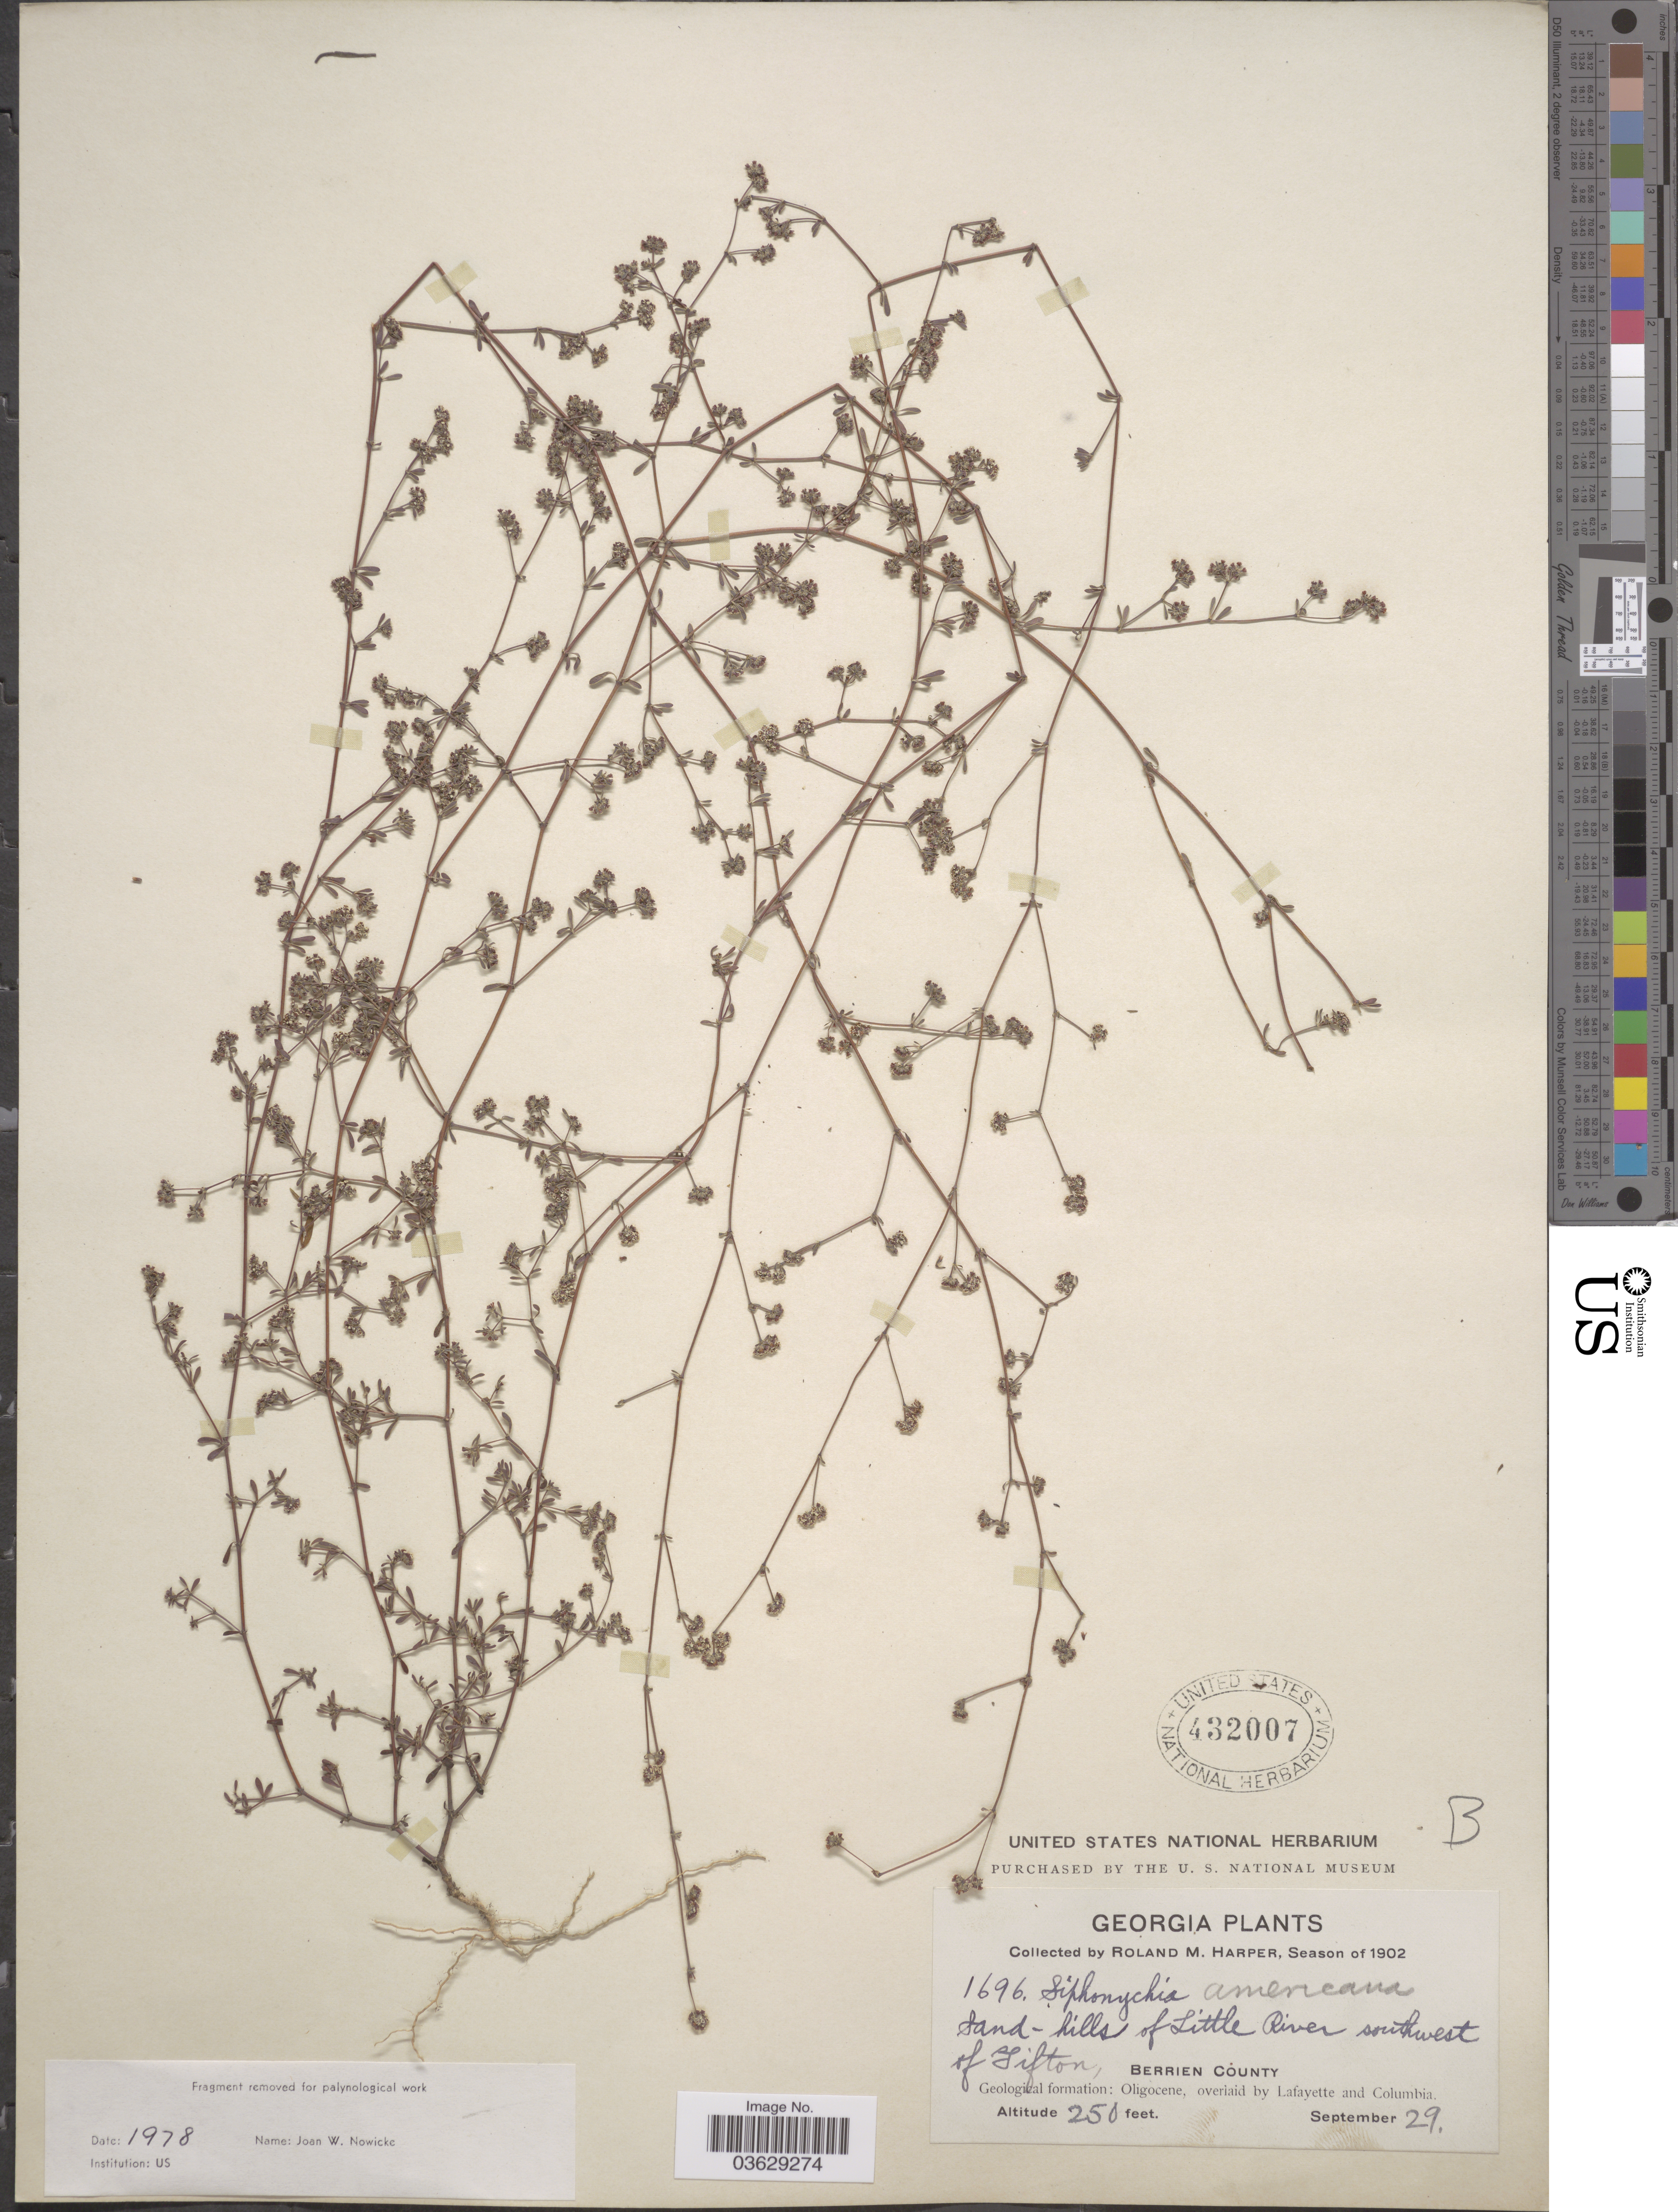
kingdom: Plantae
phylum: Tracheophyta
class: Magnoliopsida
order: Caryophyllales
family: Caryophyllaceae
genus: Paronychia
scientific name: Paronychia americana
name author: (Nutt.) Fenzl ex Walp.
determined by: Strong, Mark T., (BOT), Smithsonian Institution - National Museum of Natural History (UNITED STATES)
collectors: R. M. Harper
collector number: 1696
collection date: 1902-09-29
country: United States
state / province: Georgia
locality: Sand-hills of Little River southwest of Tifton, Berrien County. Geological formation: Oligocene, overlaid by Lafayette and Columbia.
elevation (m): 76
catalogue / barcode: US 432007